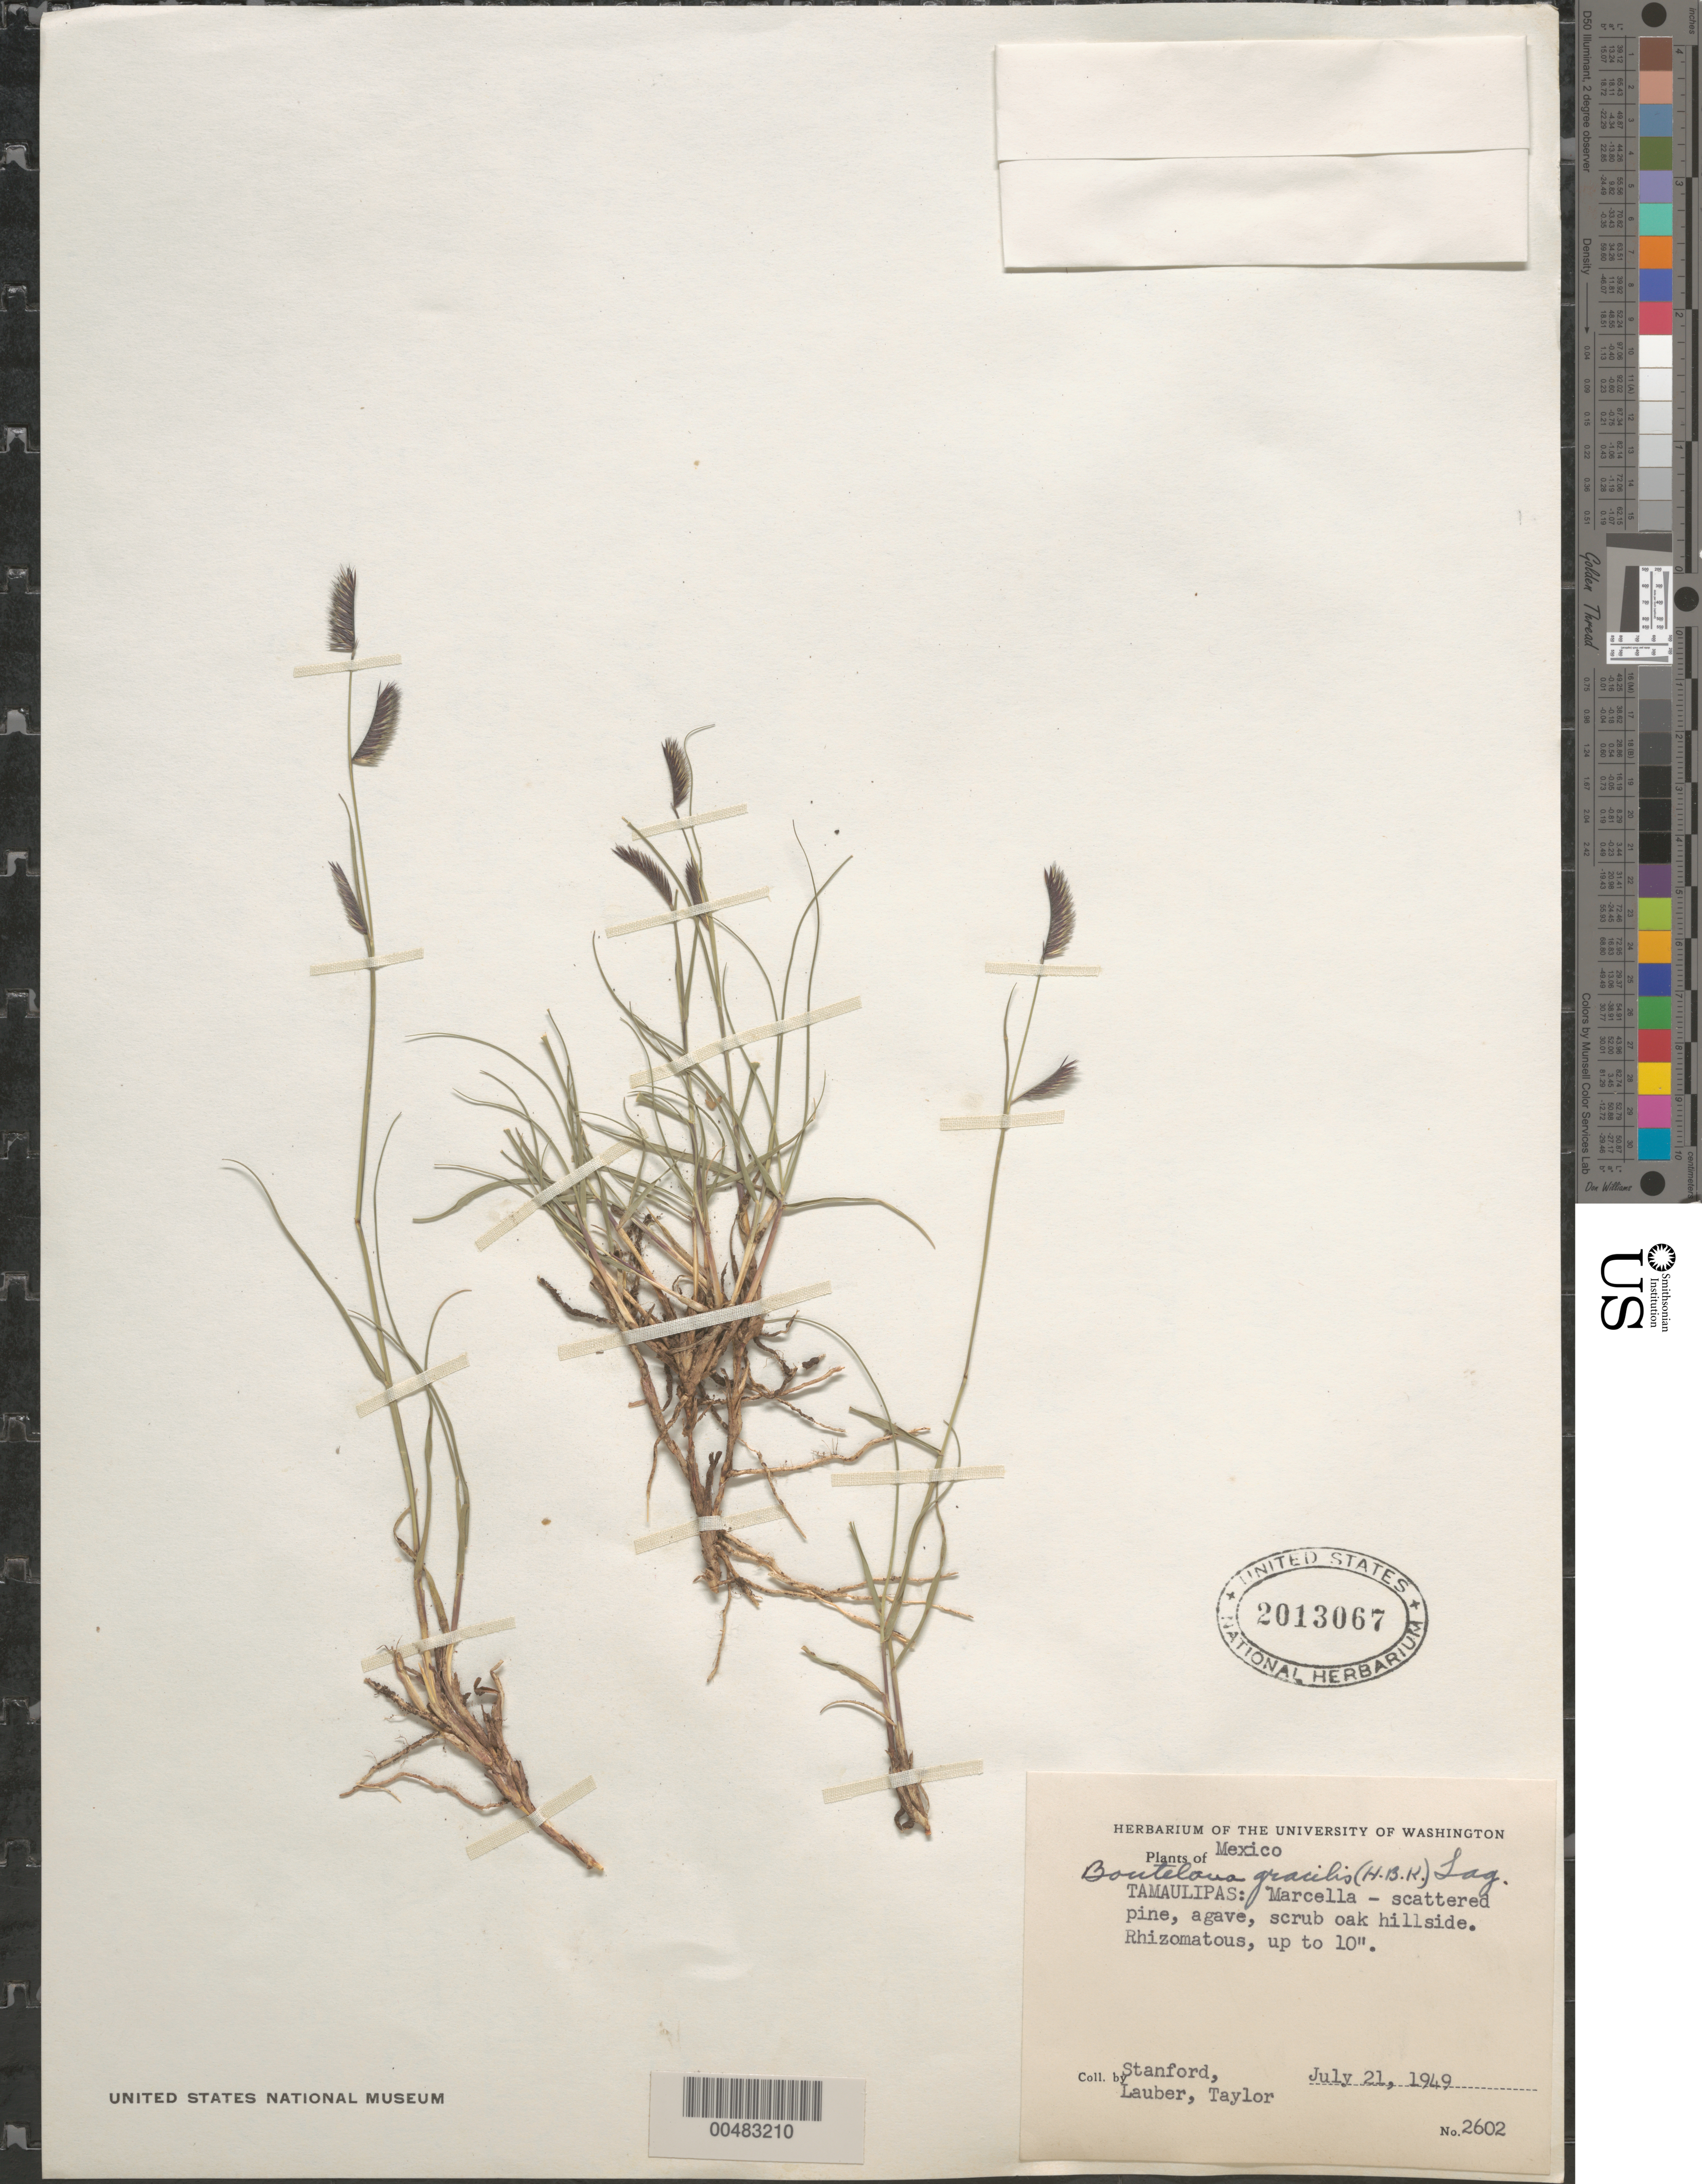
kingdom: Plantae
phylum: Tracheophyta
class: Liliopsida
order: Poales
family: Poaceae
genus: Bouteloua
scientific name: Bouteloua gracilis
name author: (Kunth) Lag. ex Griffiths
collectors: -. Stanford, -. Lauber & -- Taylor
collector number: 2602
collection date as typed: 21 Jul 1949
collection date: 1949-07-21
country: Mexico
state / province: Tamaulipas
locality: Marcella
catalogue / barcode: US 2013067